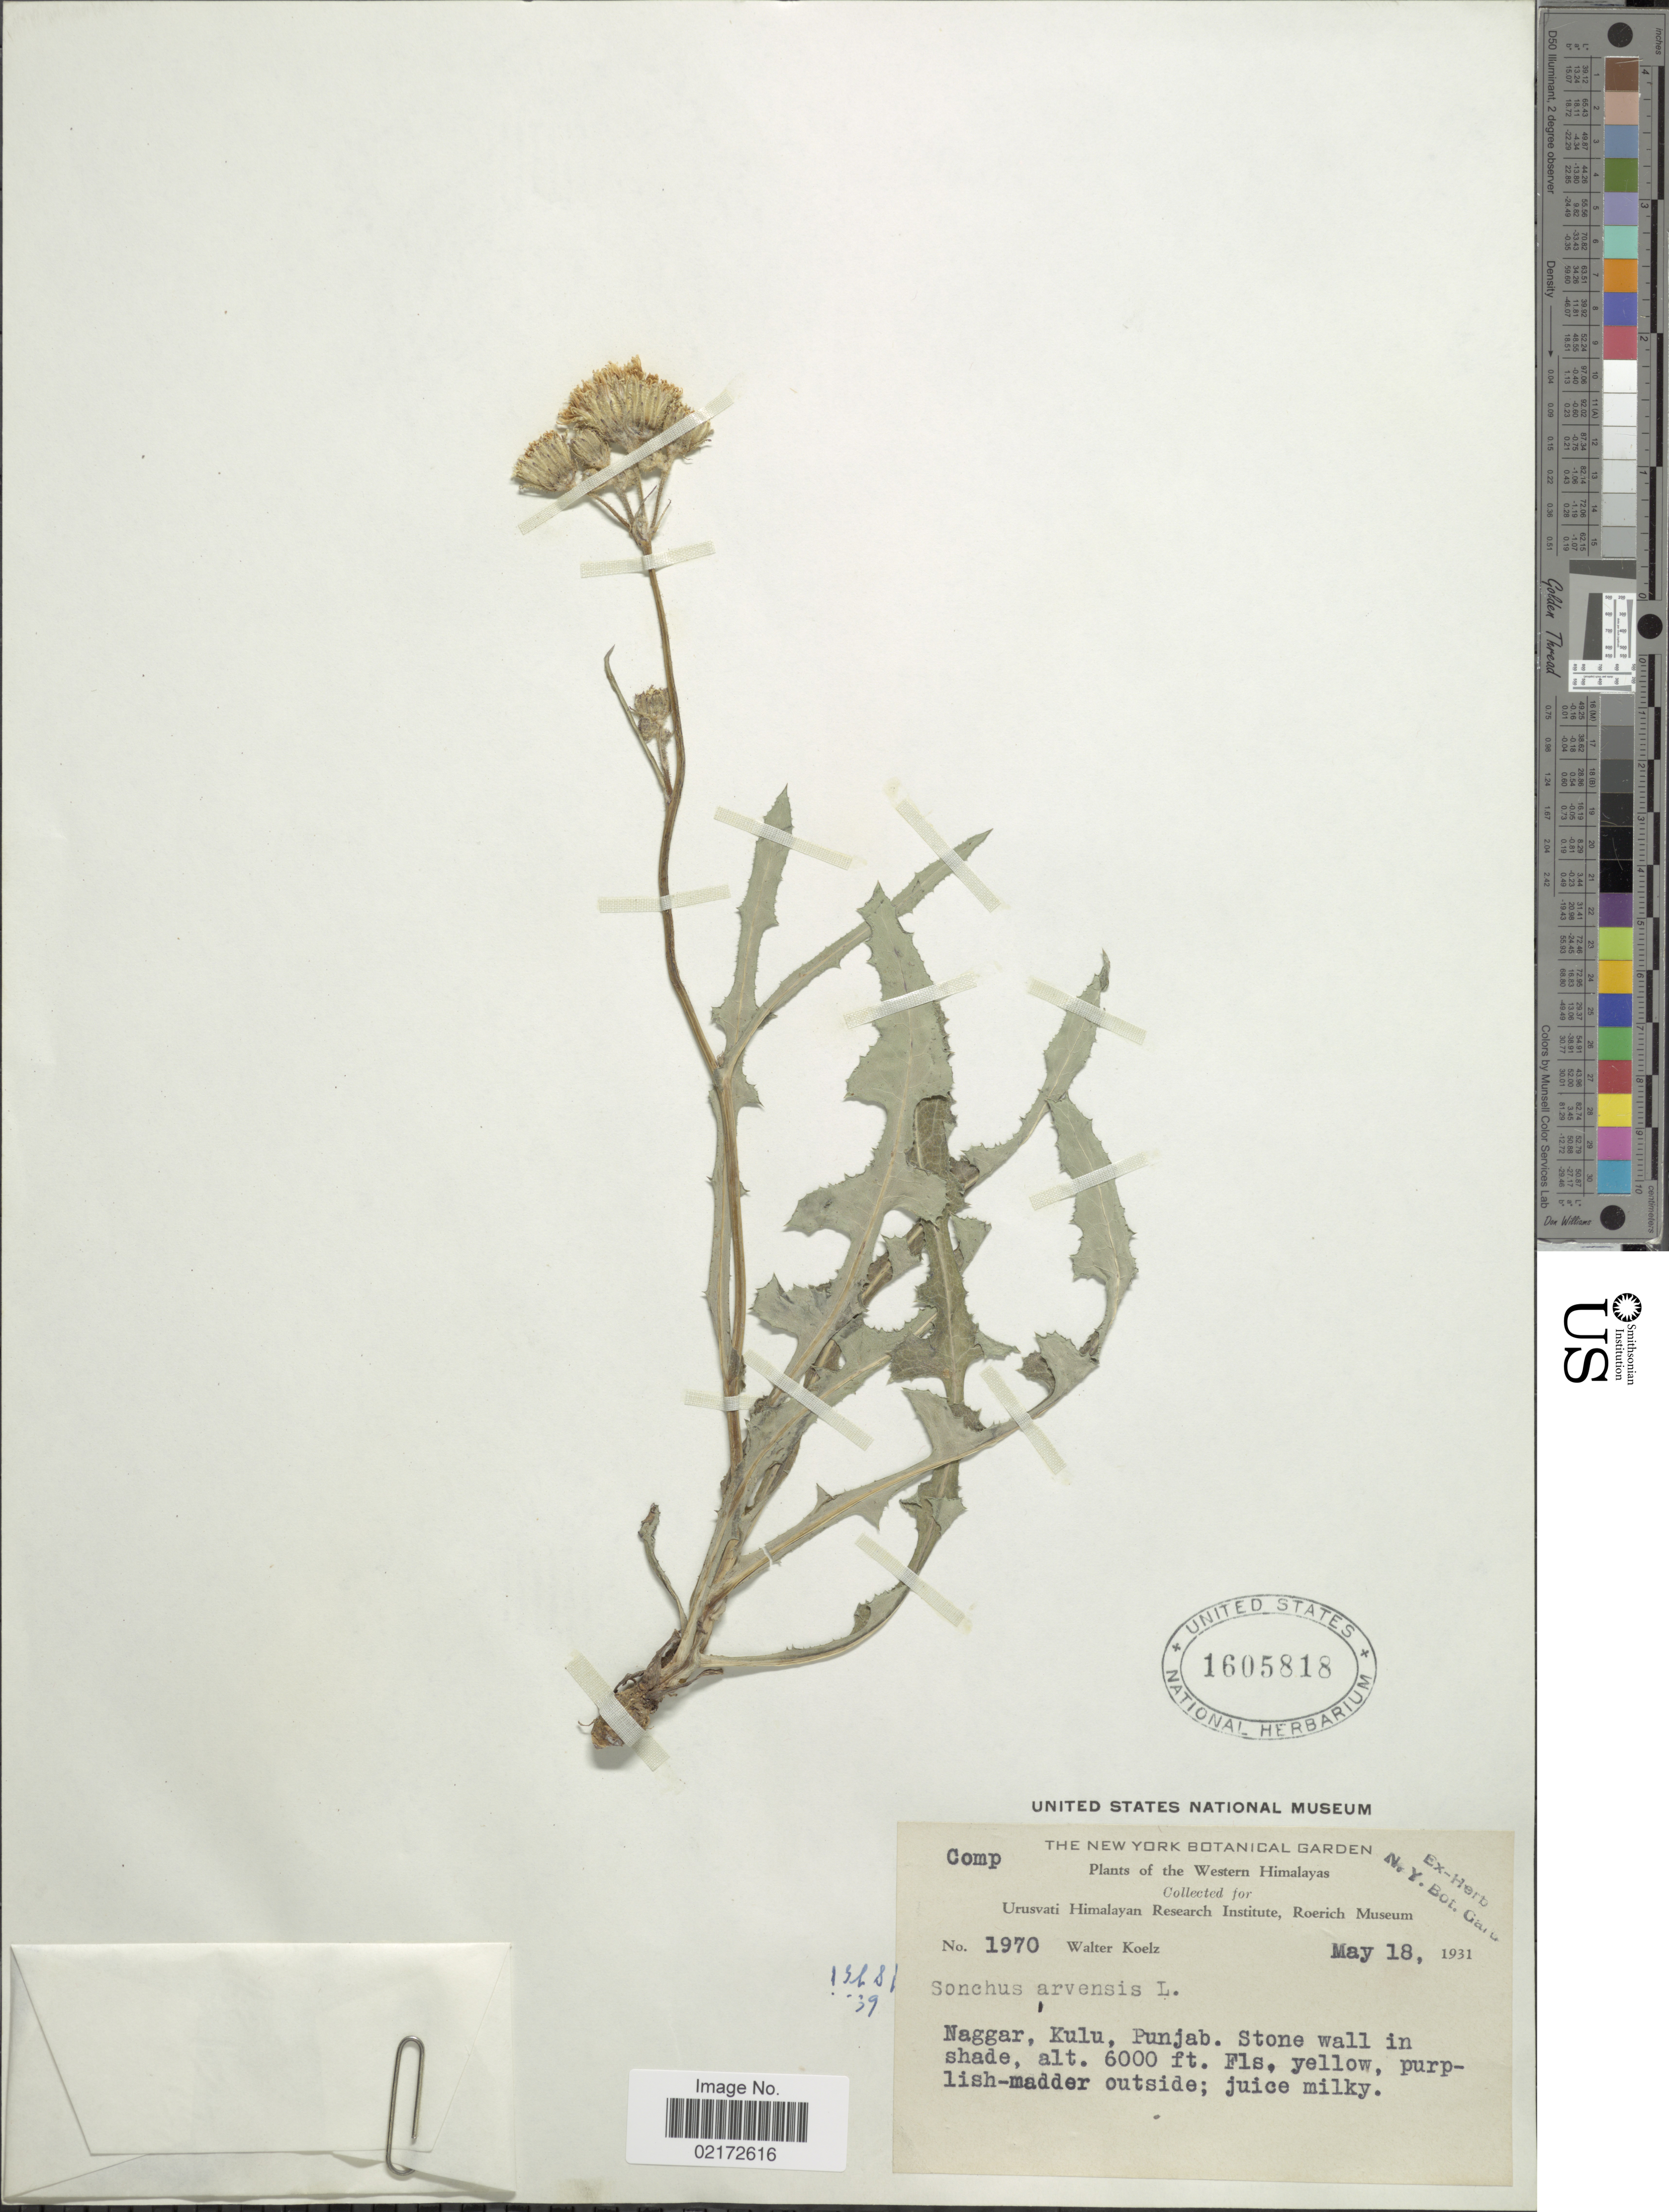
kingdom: Plantae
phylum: Tracheophyta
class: Magnoliopsida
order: Asterales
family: Asteraceae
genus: Sonchus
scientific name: Sonchus arvensis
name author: L.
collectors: W. N. Koelz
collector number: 1970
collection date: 1931-05-18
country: India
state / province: Punjab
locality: Western Himalayas. Naggar, Kulu, Punjab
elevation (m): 1829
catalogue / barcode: US 1605818